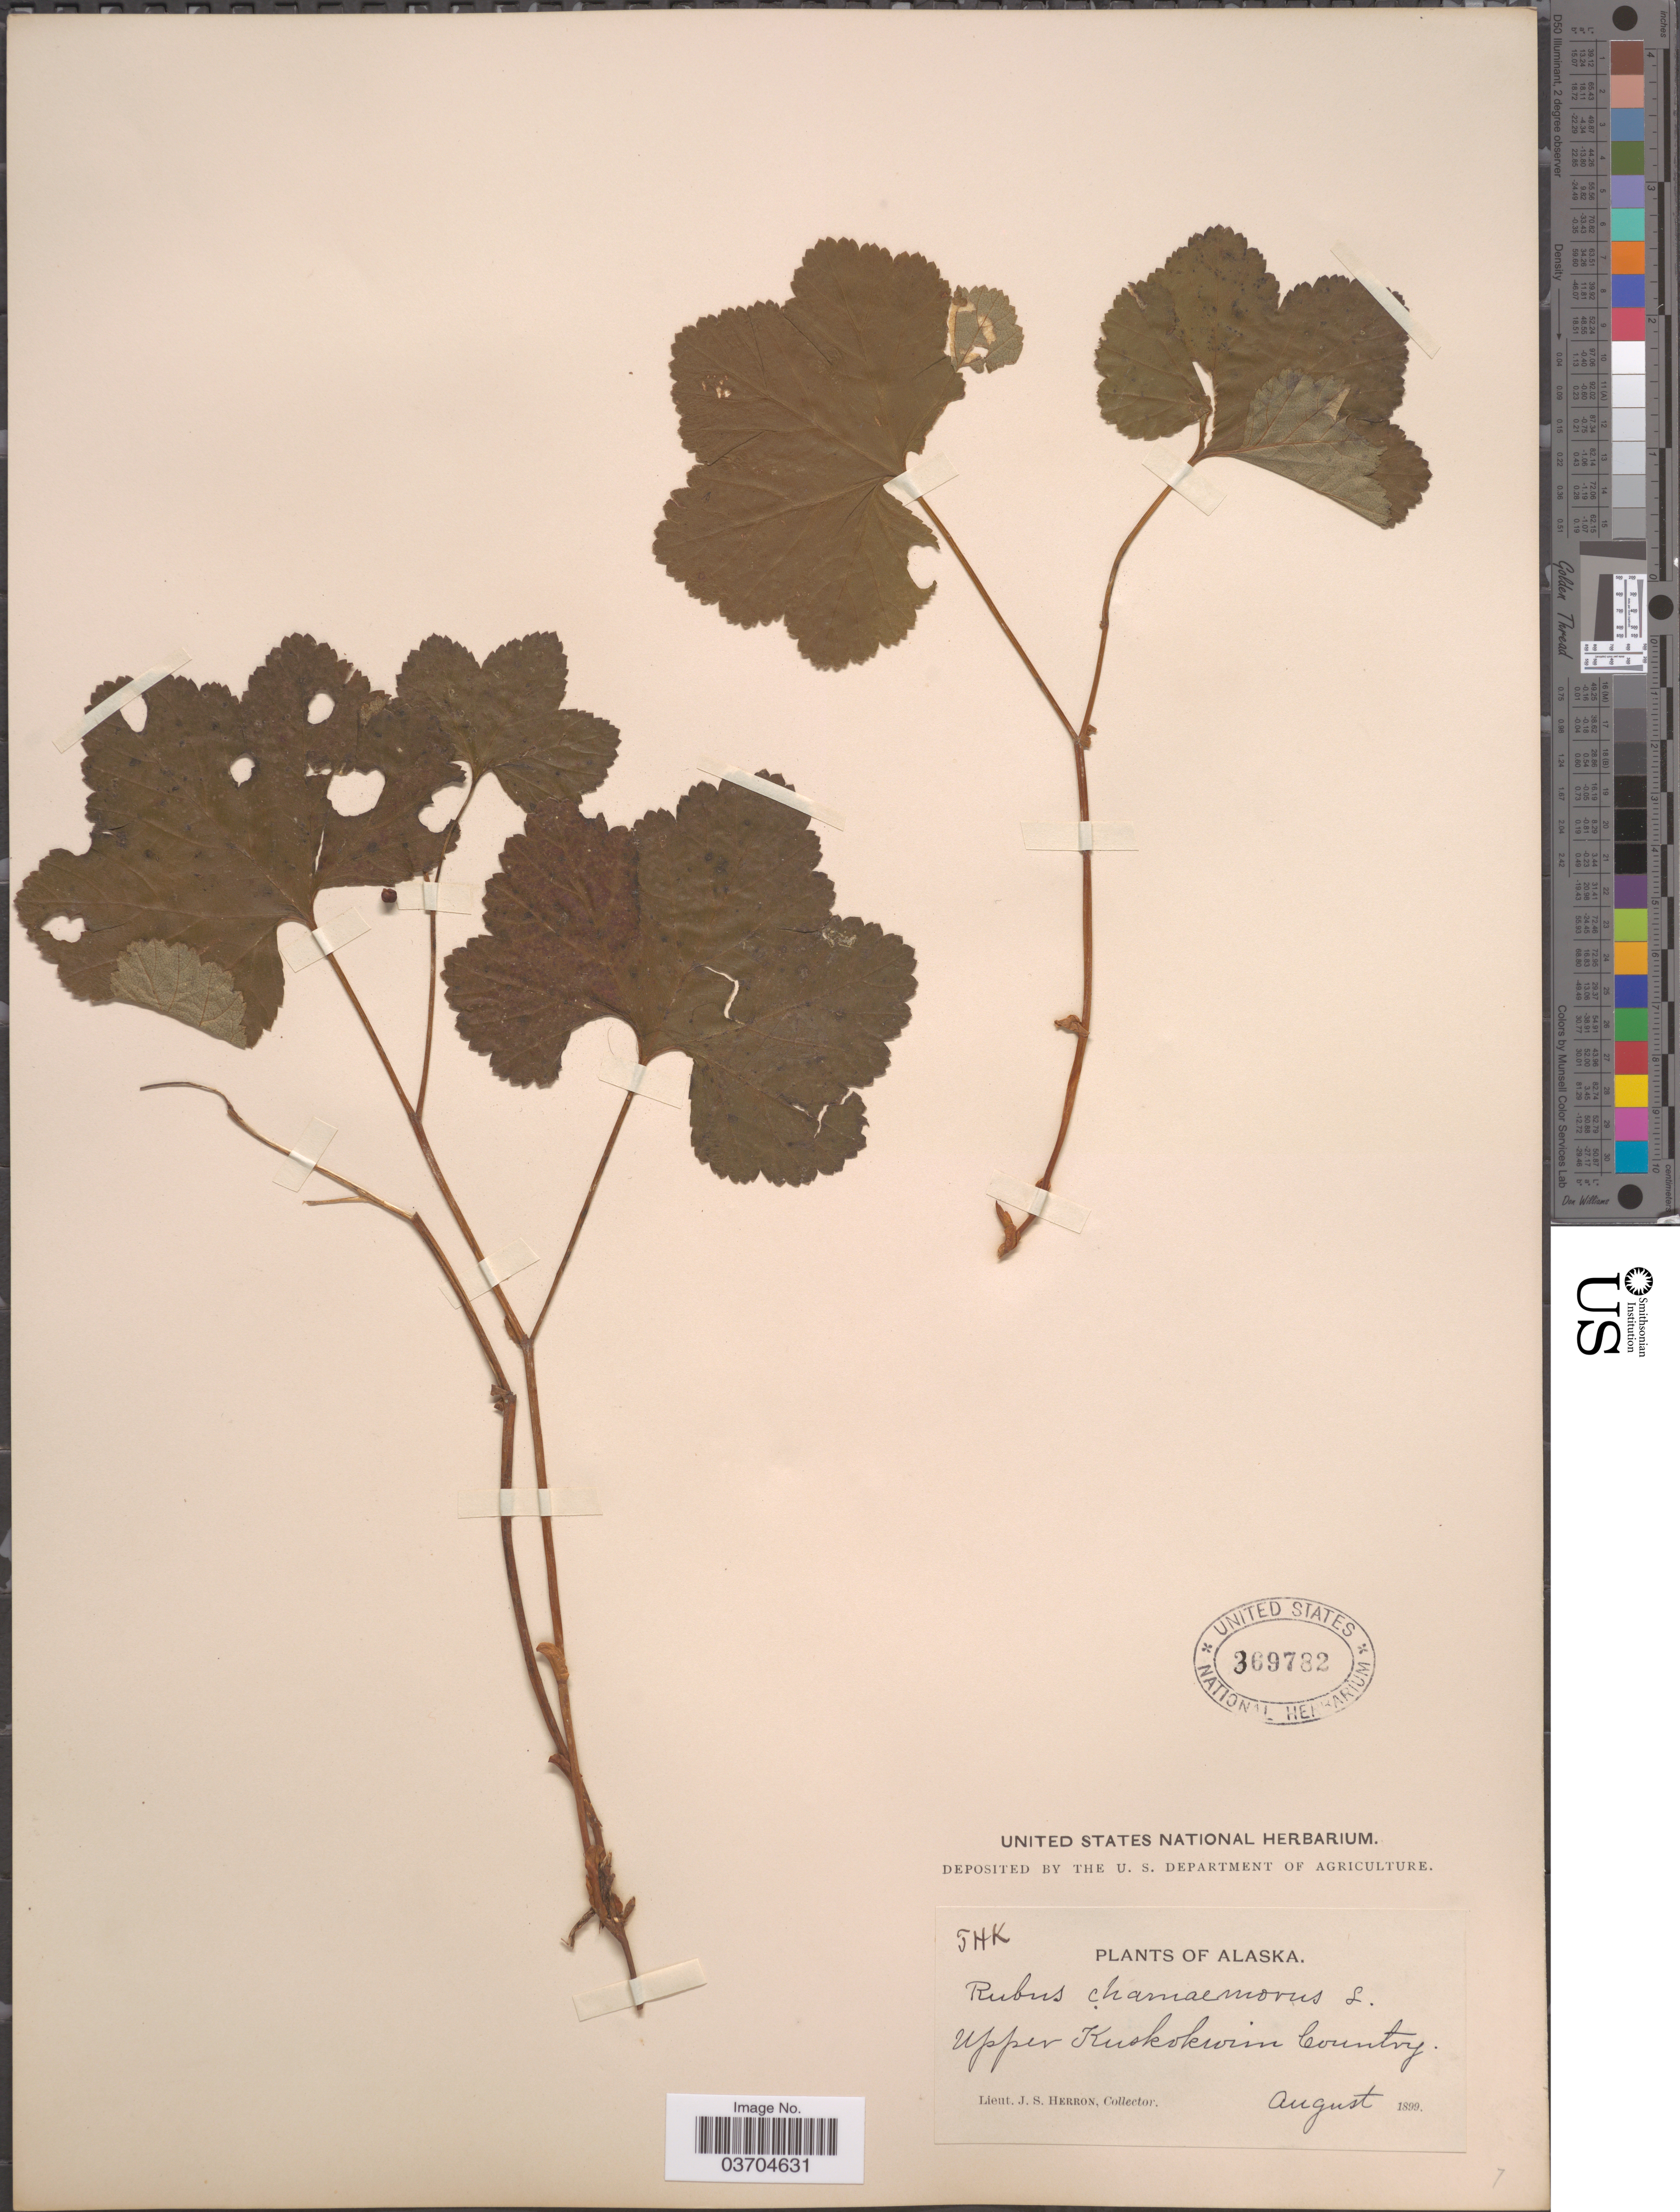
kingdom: Plantae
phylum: Tracheophyta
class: Magnoliopsida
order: Rosales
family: Rosaceae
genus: Rubus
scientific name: Rubus chamaemorus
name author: L.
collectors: J. Herron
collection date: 1899-08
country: United States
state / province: Alaska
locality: Upper Kuskokwim Country.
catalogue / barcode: US 369782